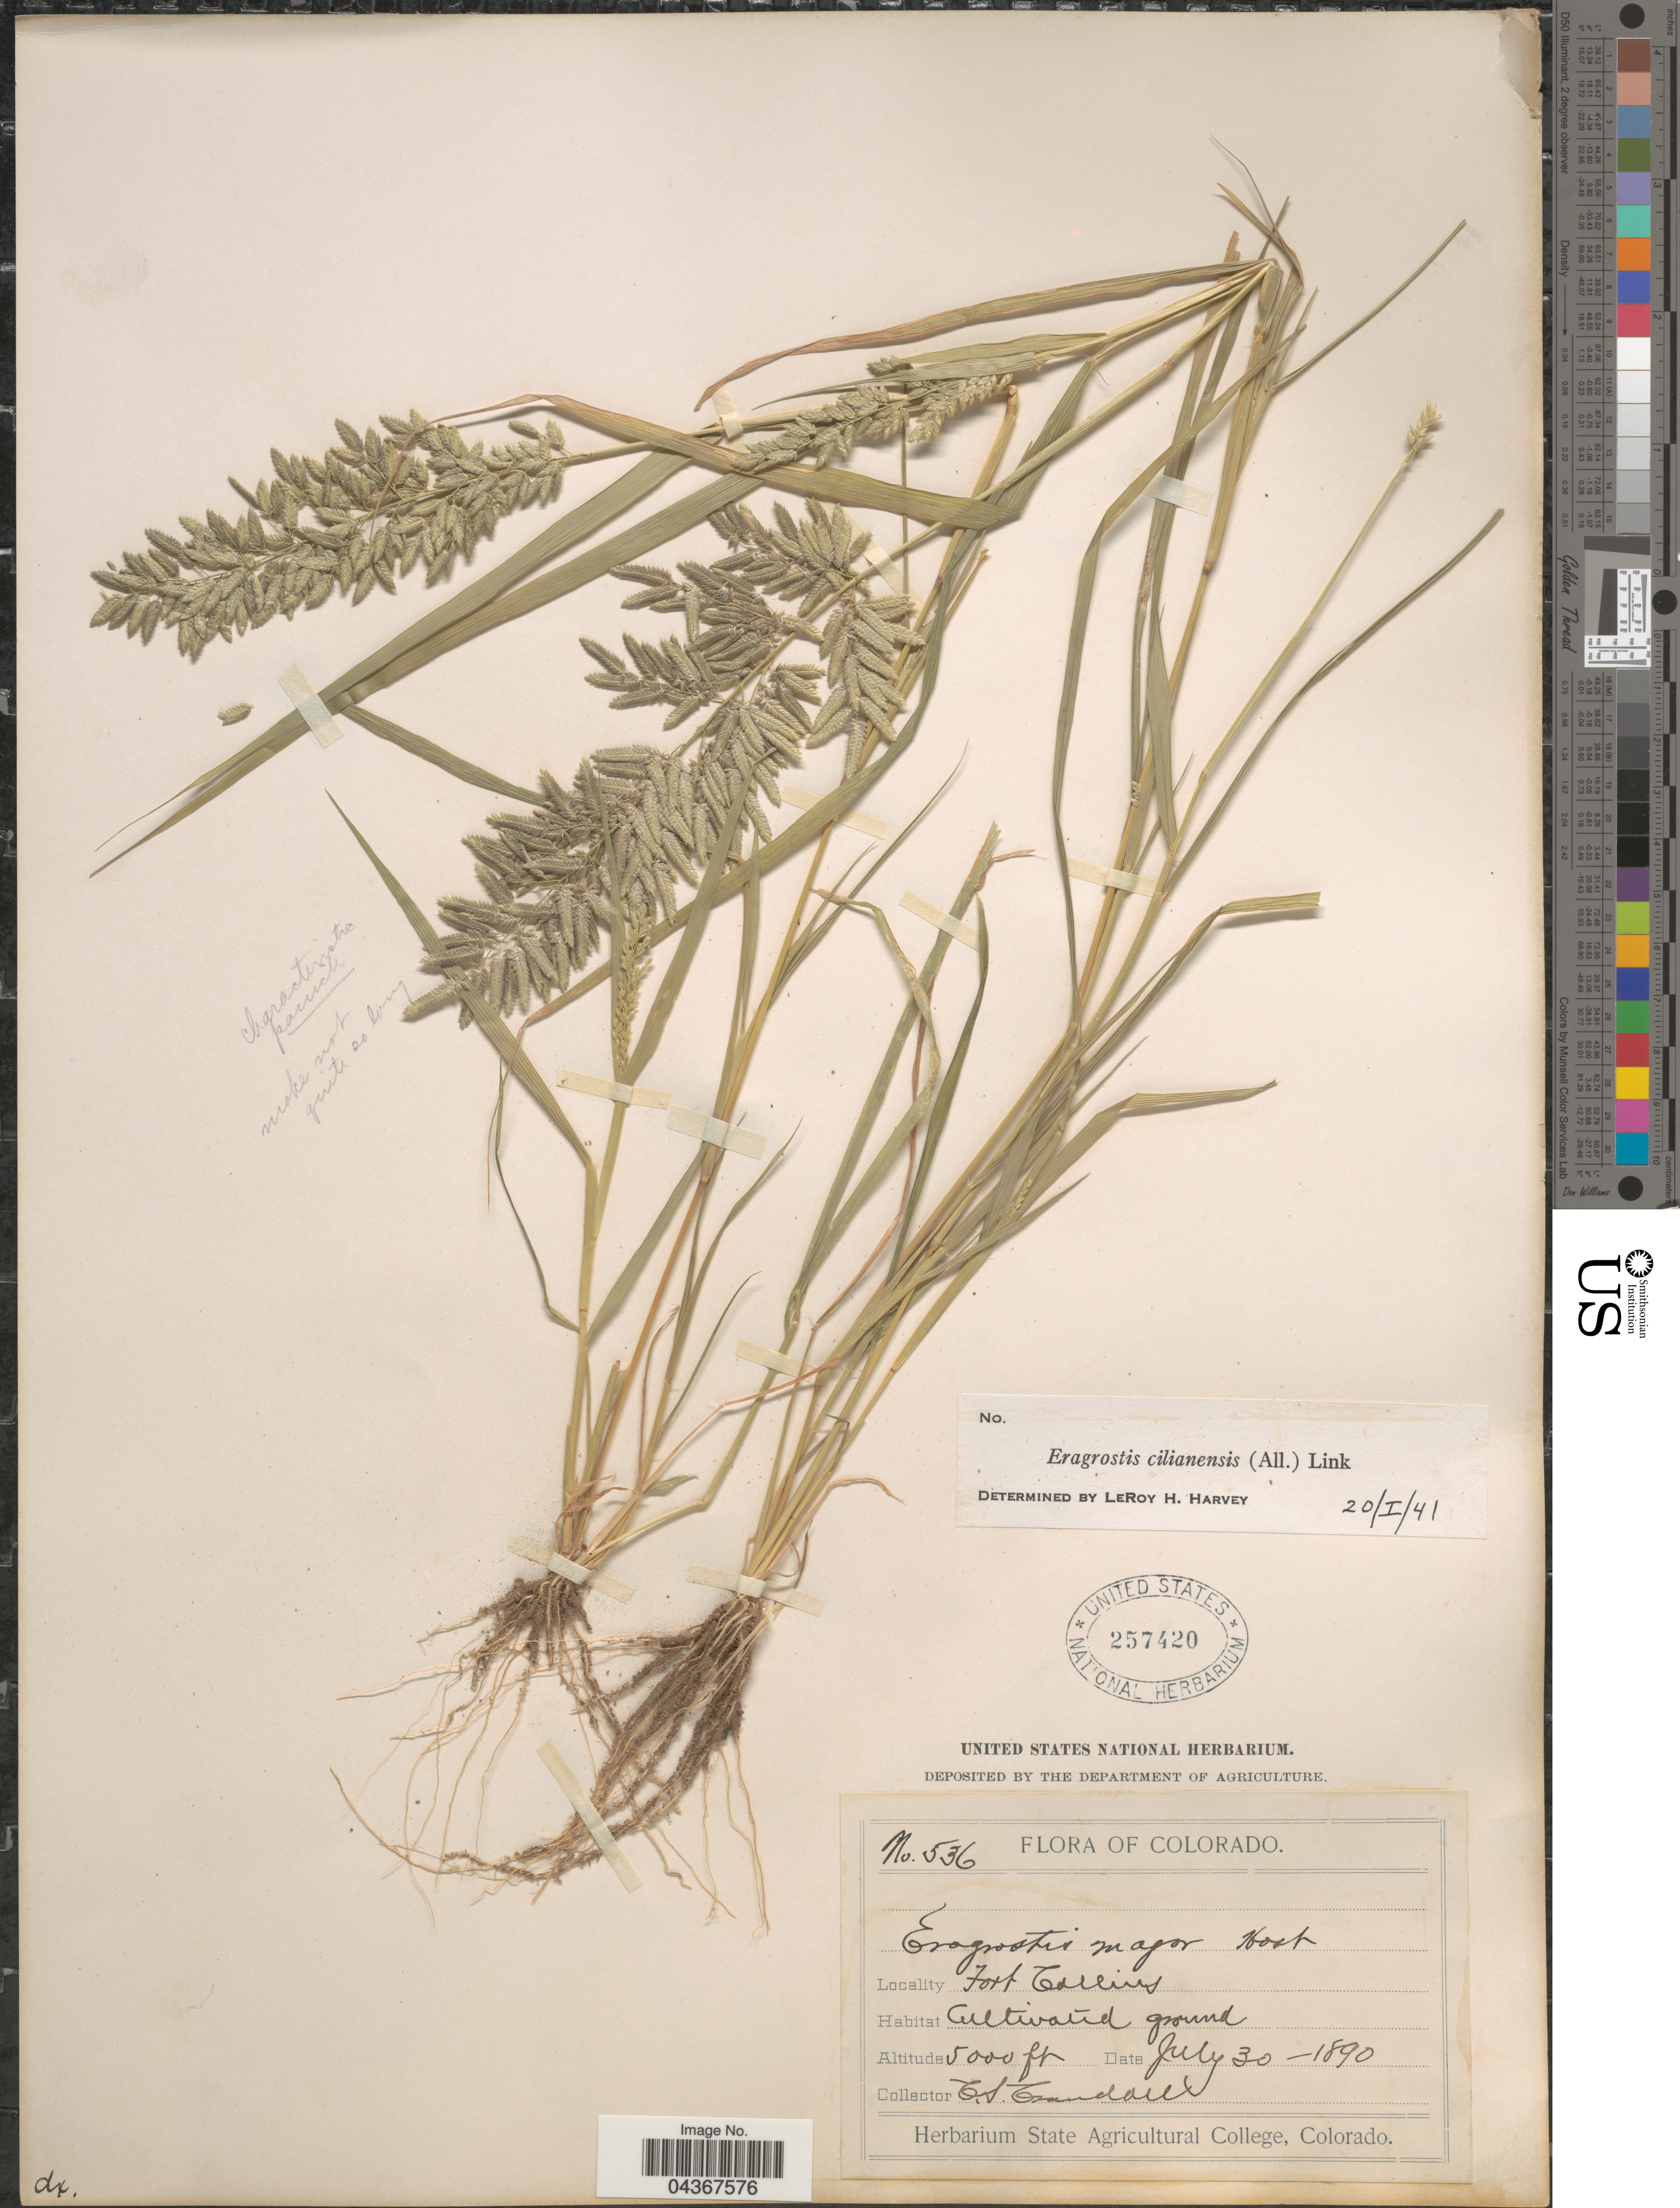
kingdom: Plantae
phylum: Tracheophyta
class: Liliopsida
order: Poales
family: Poaceae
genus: Eragrostis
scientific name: Eragrostis cilianensis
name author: (Bellardi) Vignolo ex Janch.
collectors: C. Crandall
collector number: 536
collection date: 1890-07-30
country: United States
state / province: Colorado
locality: Fort Collins.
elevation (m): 1524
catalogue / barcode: US 257420